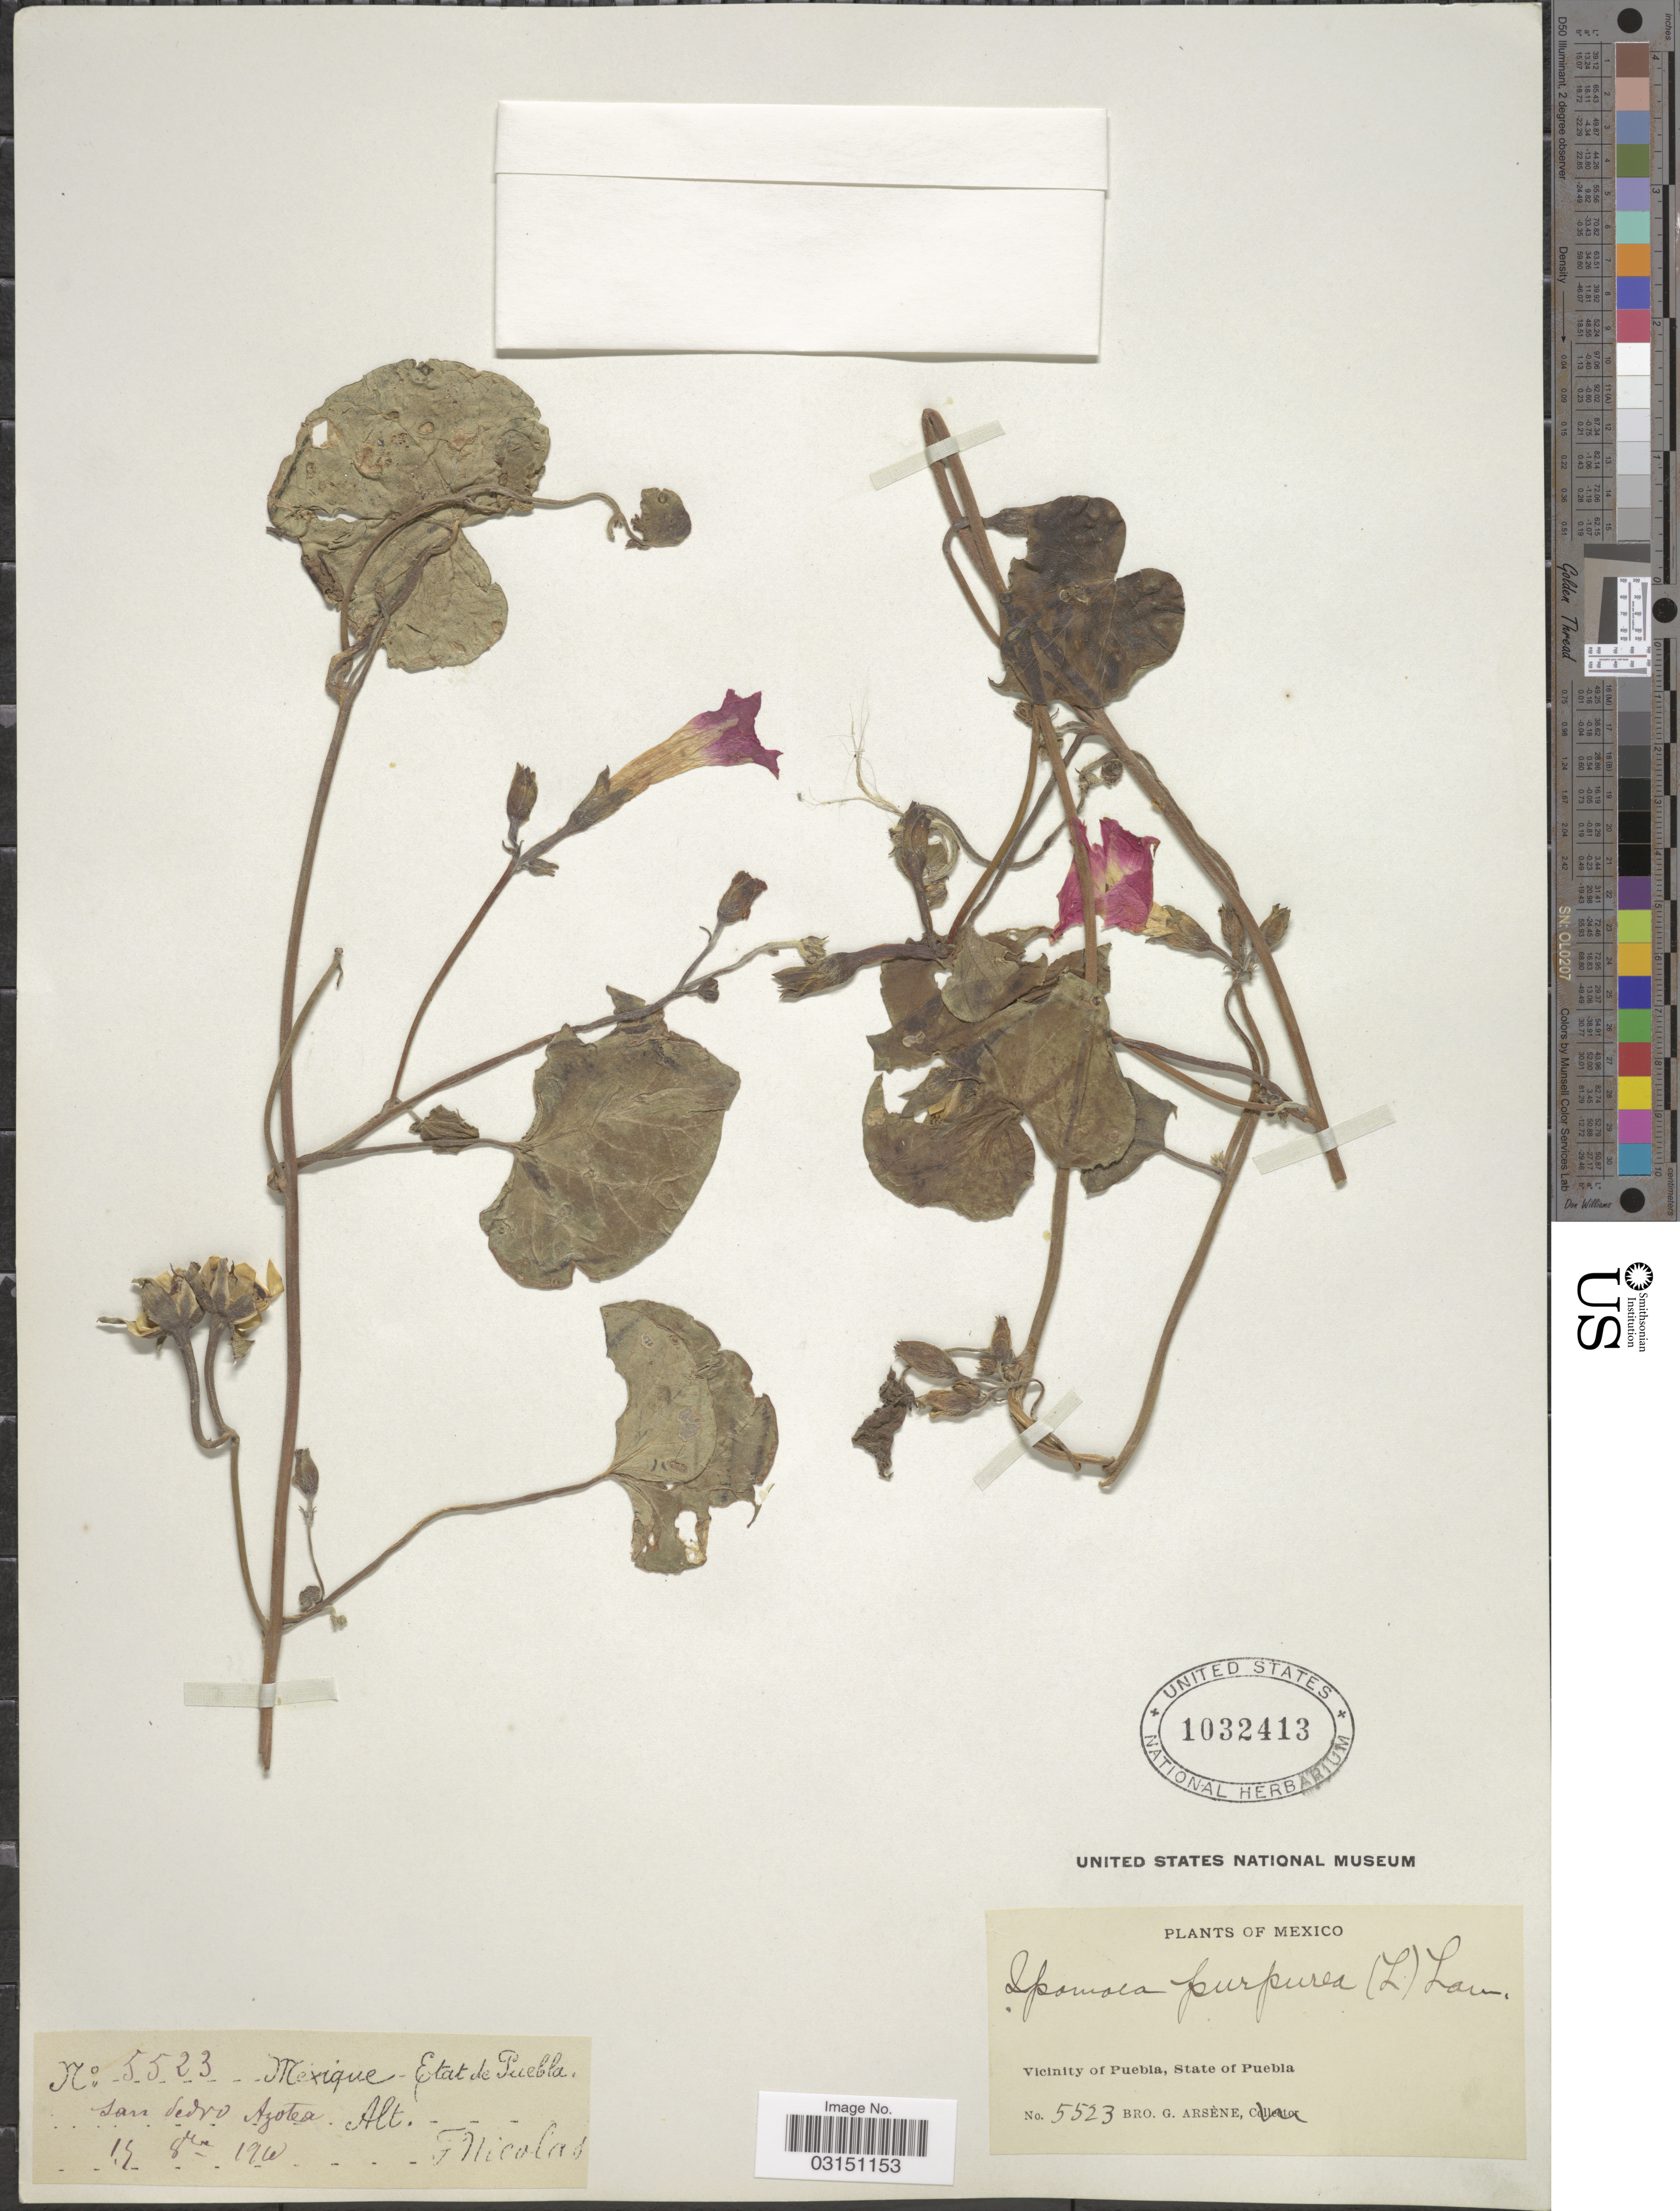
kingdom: Plantae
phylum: Tracheophyta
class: Magnoliopsida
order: Solanales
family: Convolvulaceae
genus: Ipomoea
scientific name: Ipomoea purpurea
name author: (L.) Roth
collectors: Bro. G. Arsène & F. Nicolas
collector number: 5523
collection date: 1910-10-15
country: Mexico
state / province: Puebla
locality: San Pedro Azotea. Vicinity of Puebla.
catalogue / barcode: US 1032413